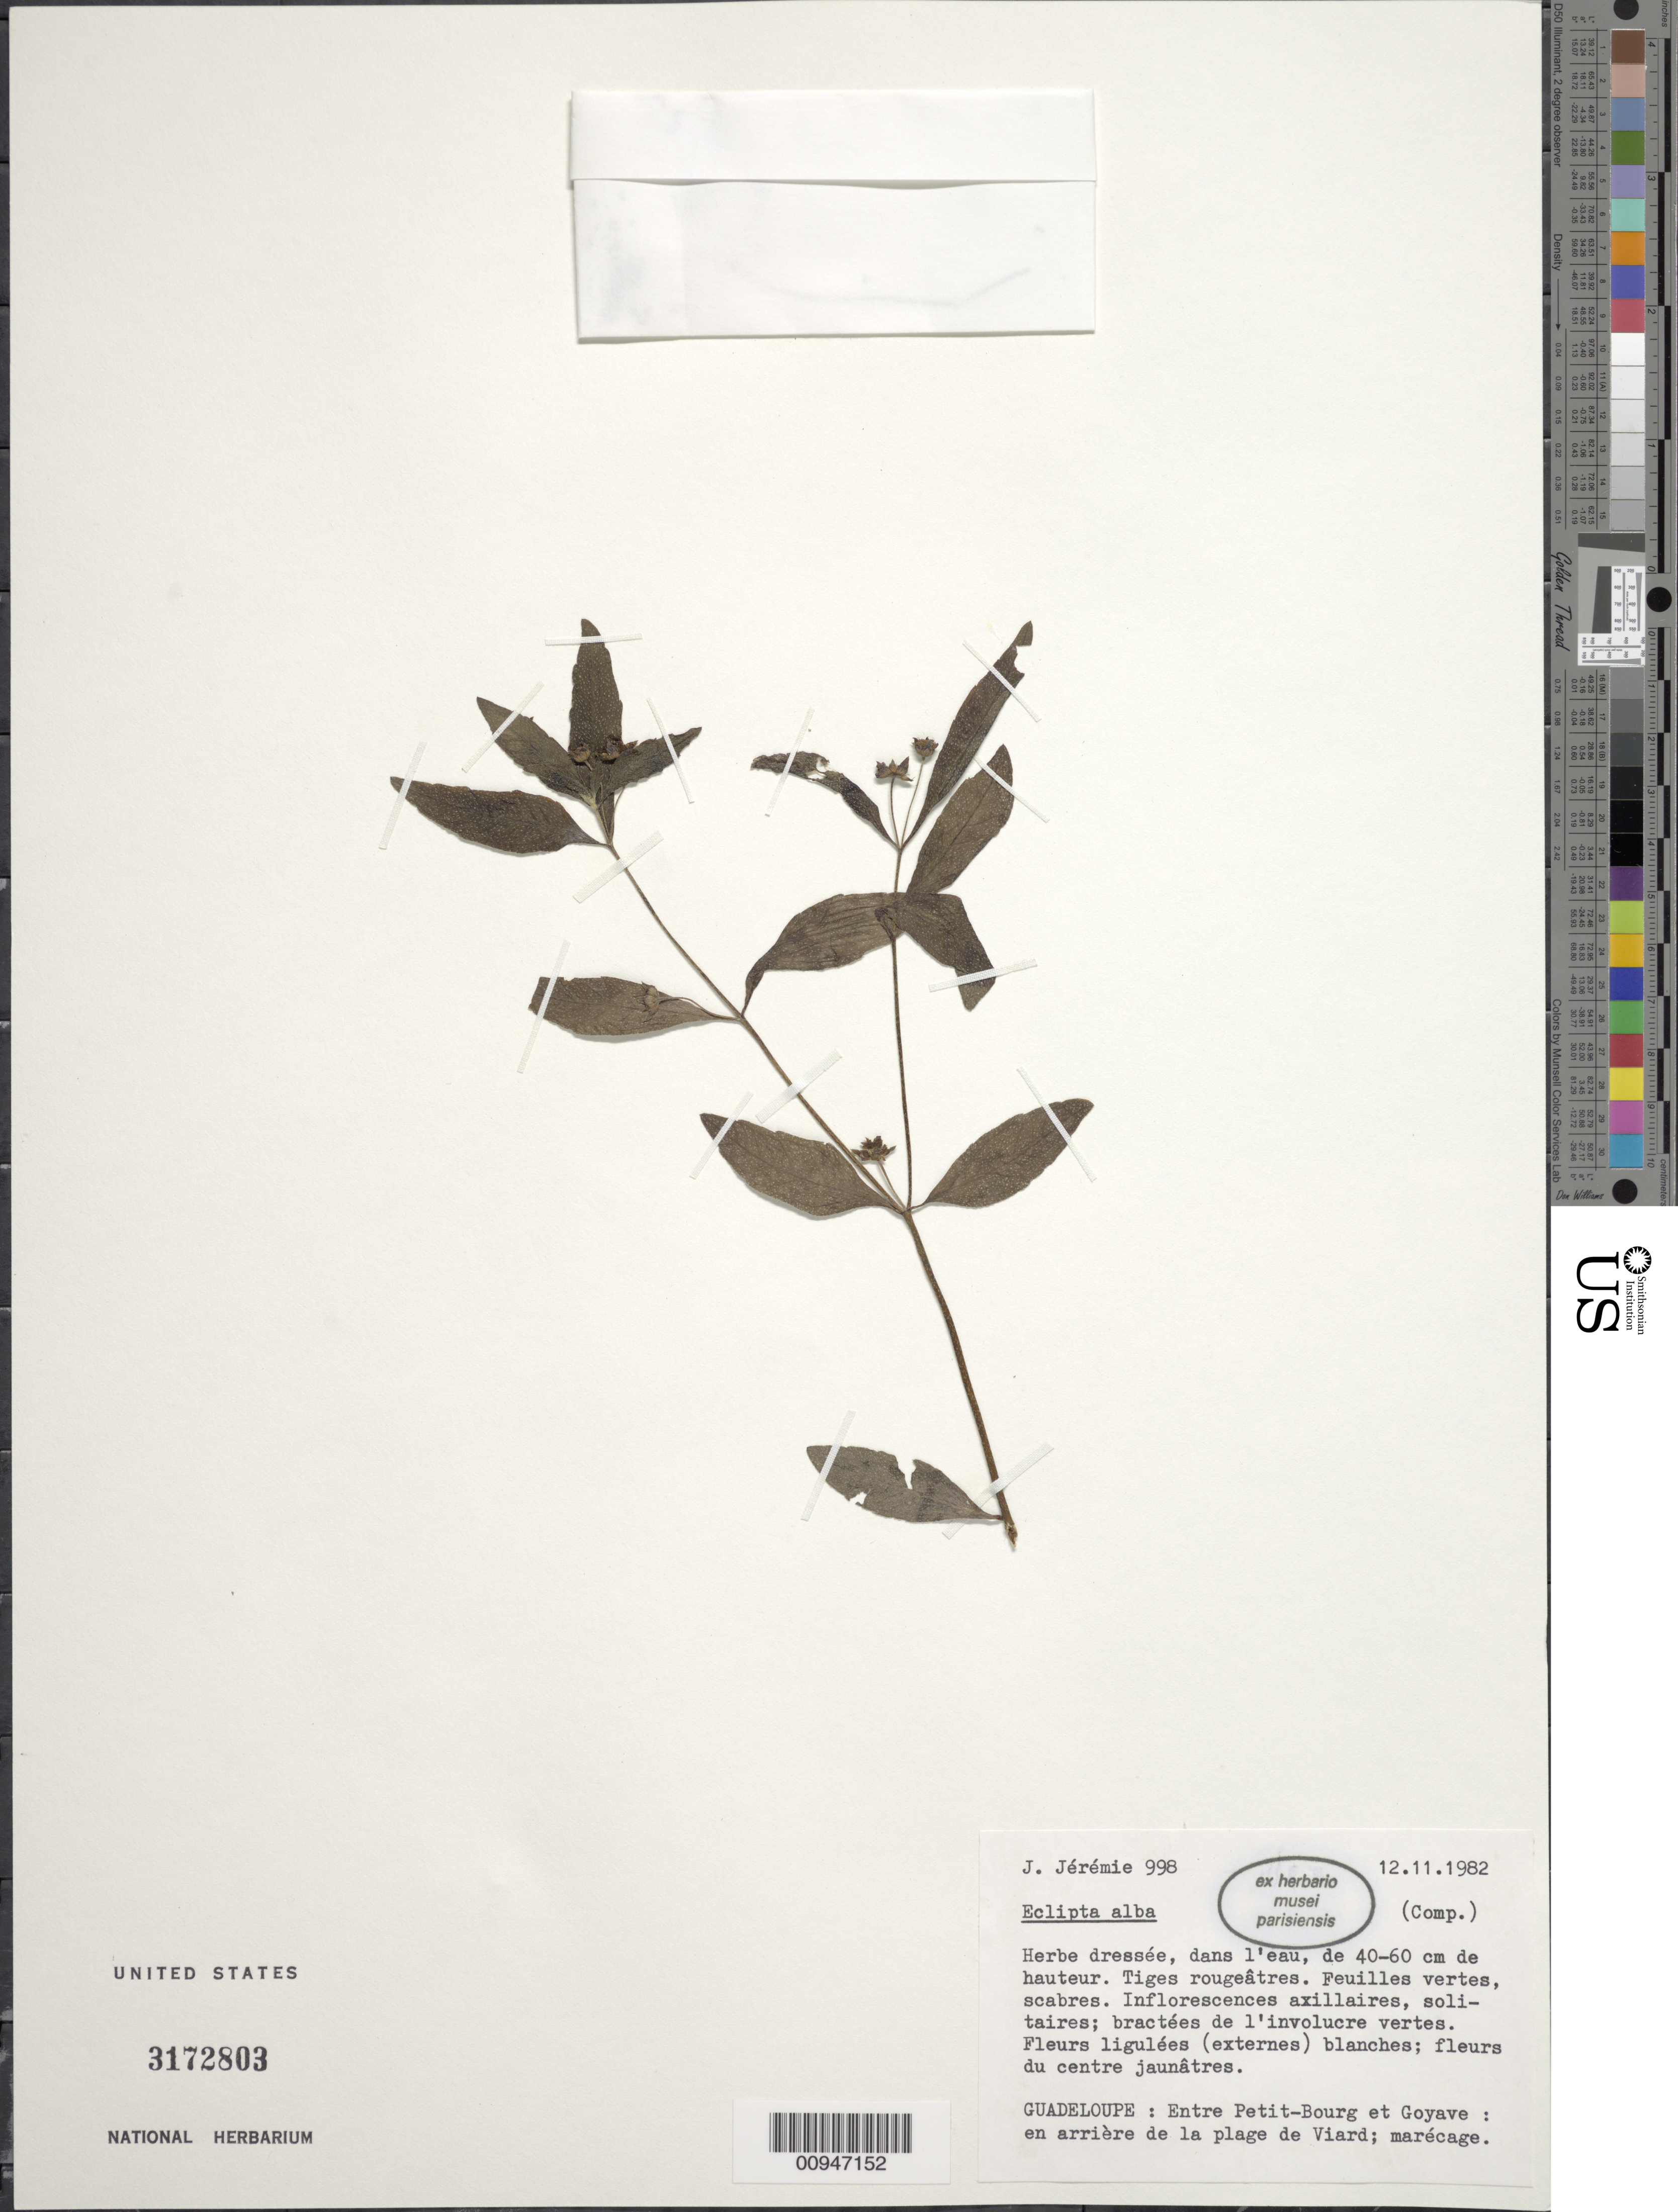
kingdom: Plantae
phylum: Tracheophyta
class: Magnoliopsida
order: Asterales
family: Asteraceae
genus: Eclipta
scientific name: Eclipta alba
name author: (L.) Hassk.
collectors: J. Jérémie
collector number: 998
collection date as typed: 12 Nov 1982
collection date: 1982-11-12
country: Guadeloupe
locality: Entre Petit-Bourge et Goyave, marécage en arrière de la plage de Viard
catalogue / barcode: US 3172803